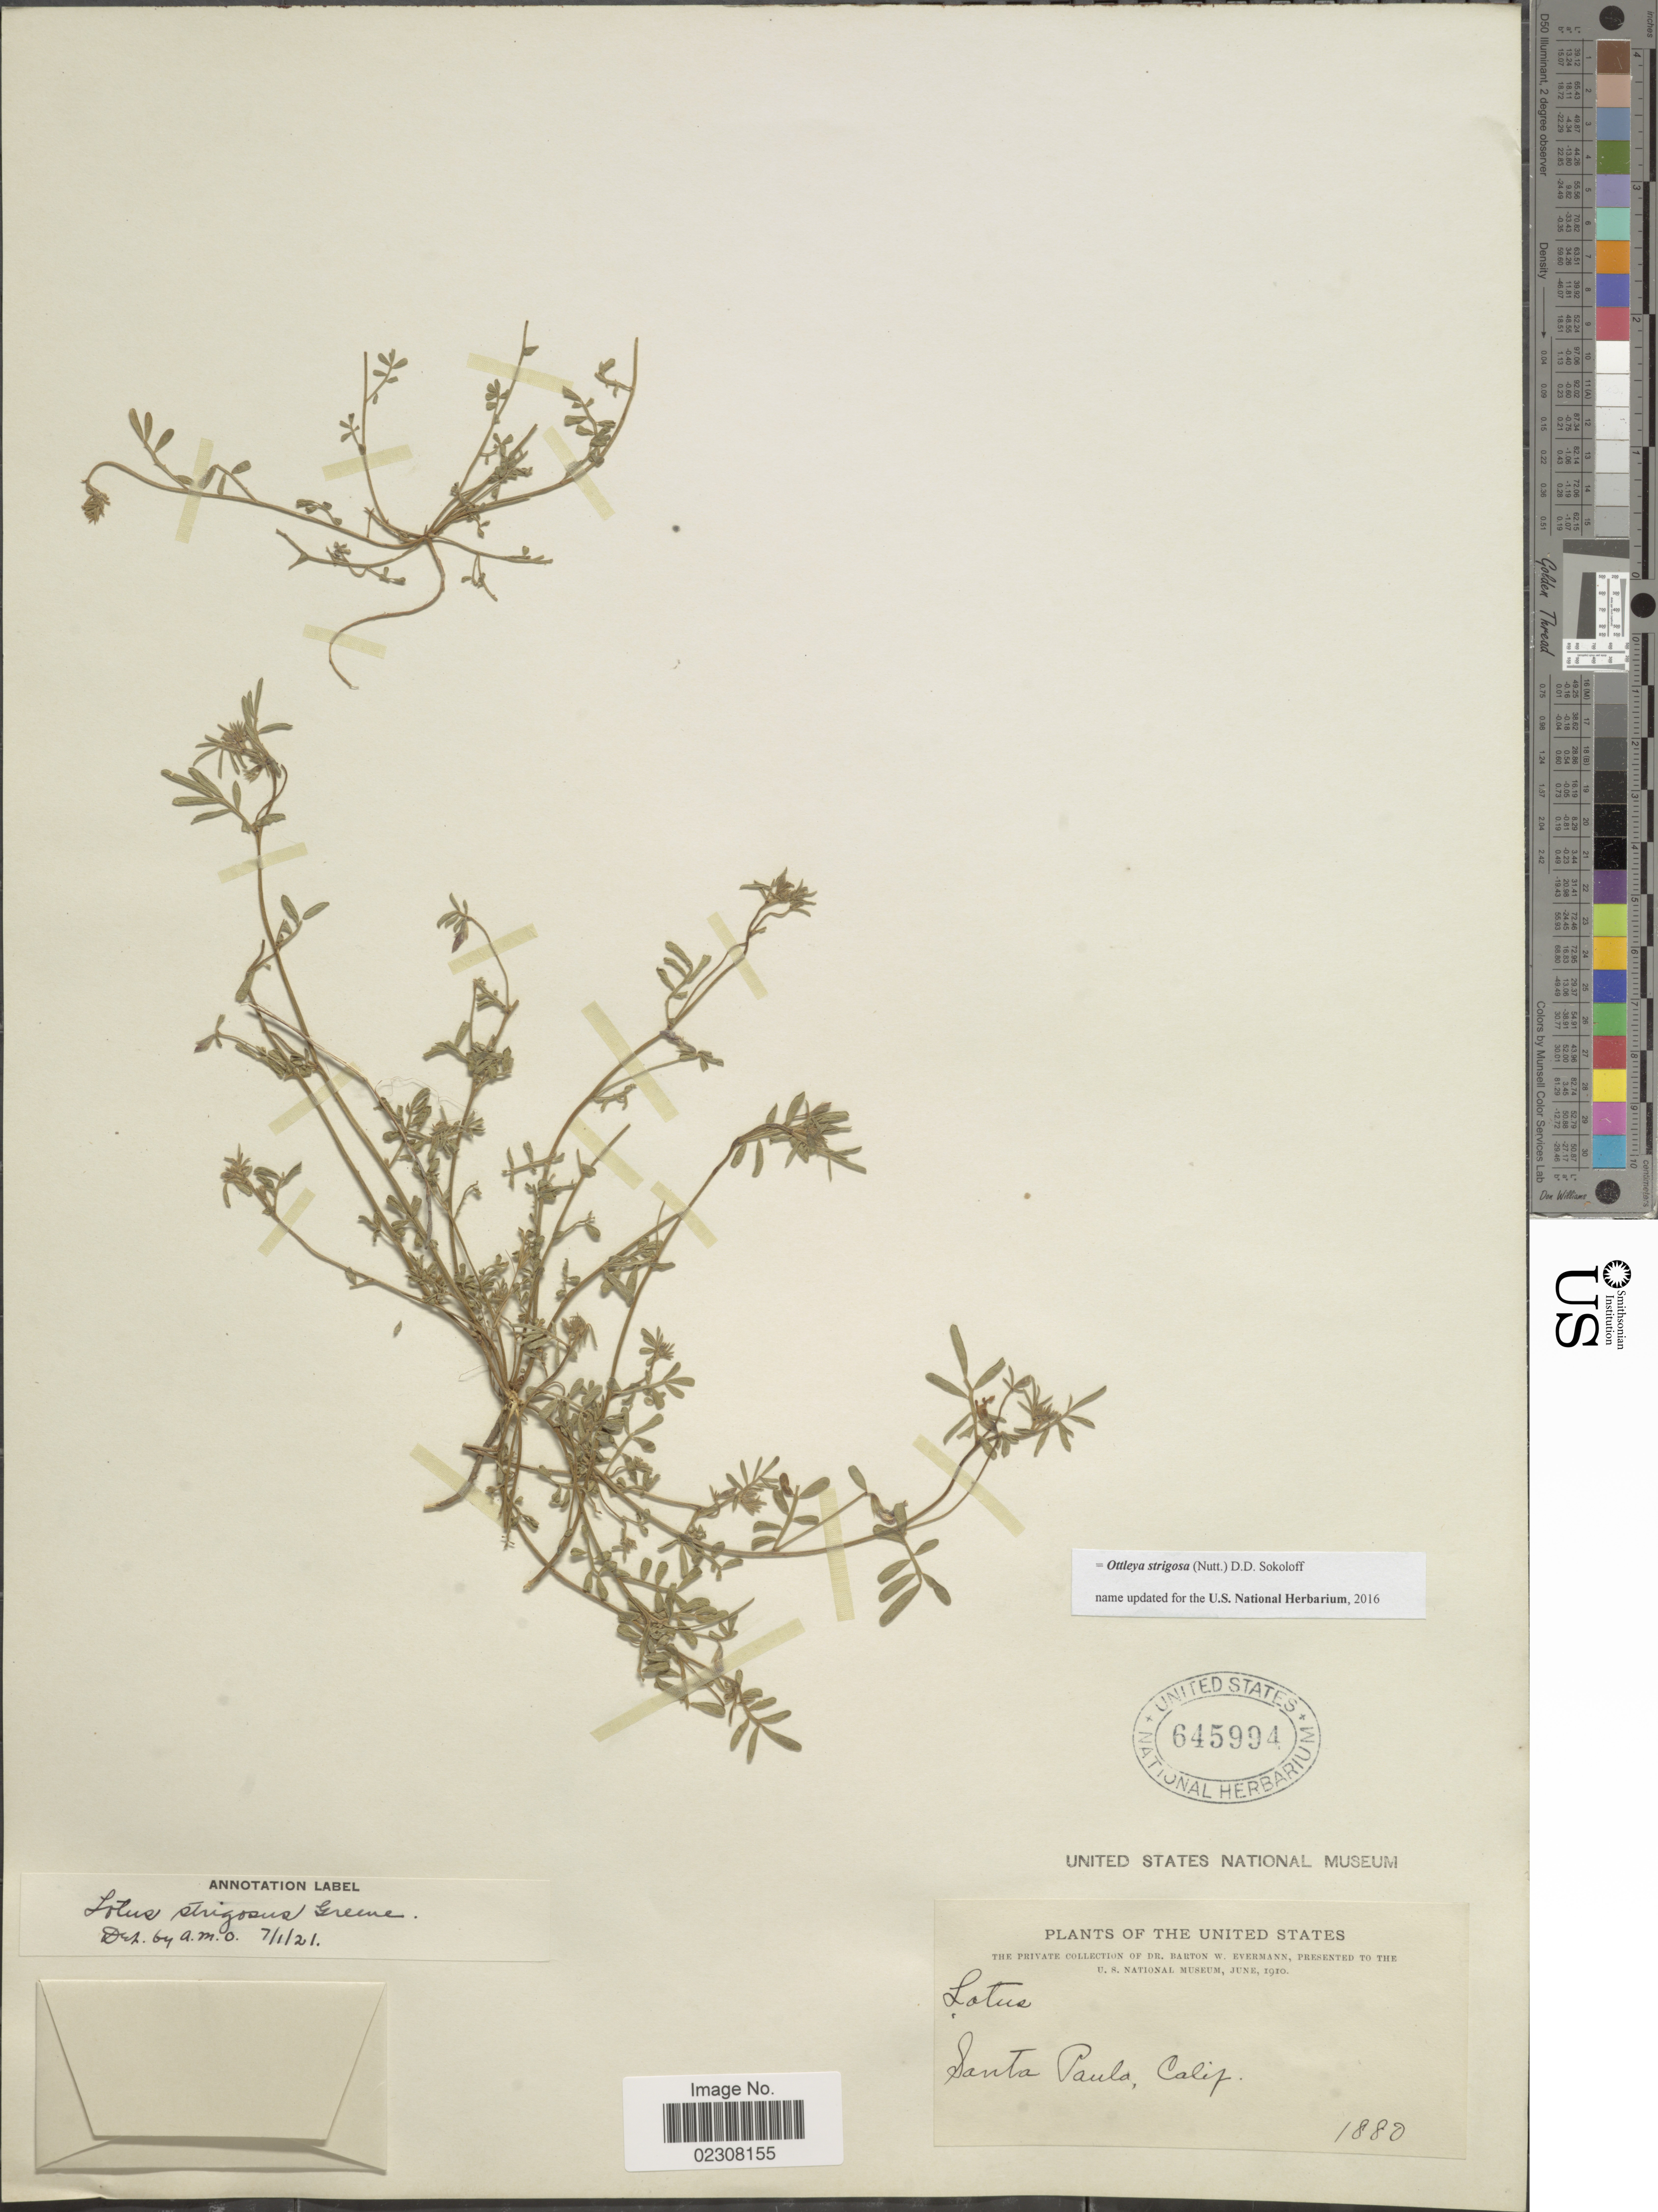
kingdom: Plantae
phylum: Tracheophyta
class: Magnoliopsida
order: Fabales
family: Fabaceae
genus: Ottleya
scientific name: Ottleya strigosa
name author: (Nutt.) D.D. Sokoloff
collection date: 1880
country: United States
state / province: California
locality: Santa Paula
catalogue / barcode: US 645994